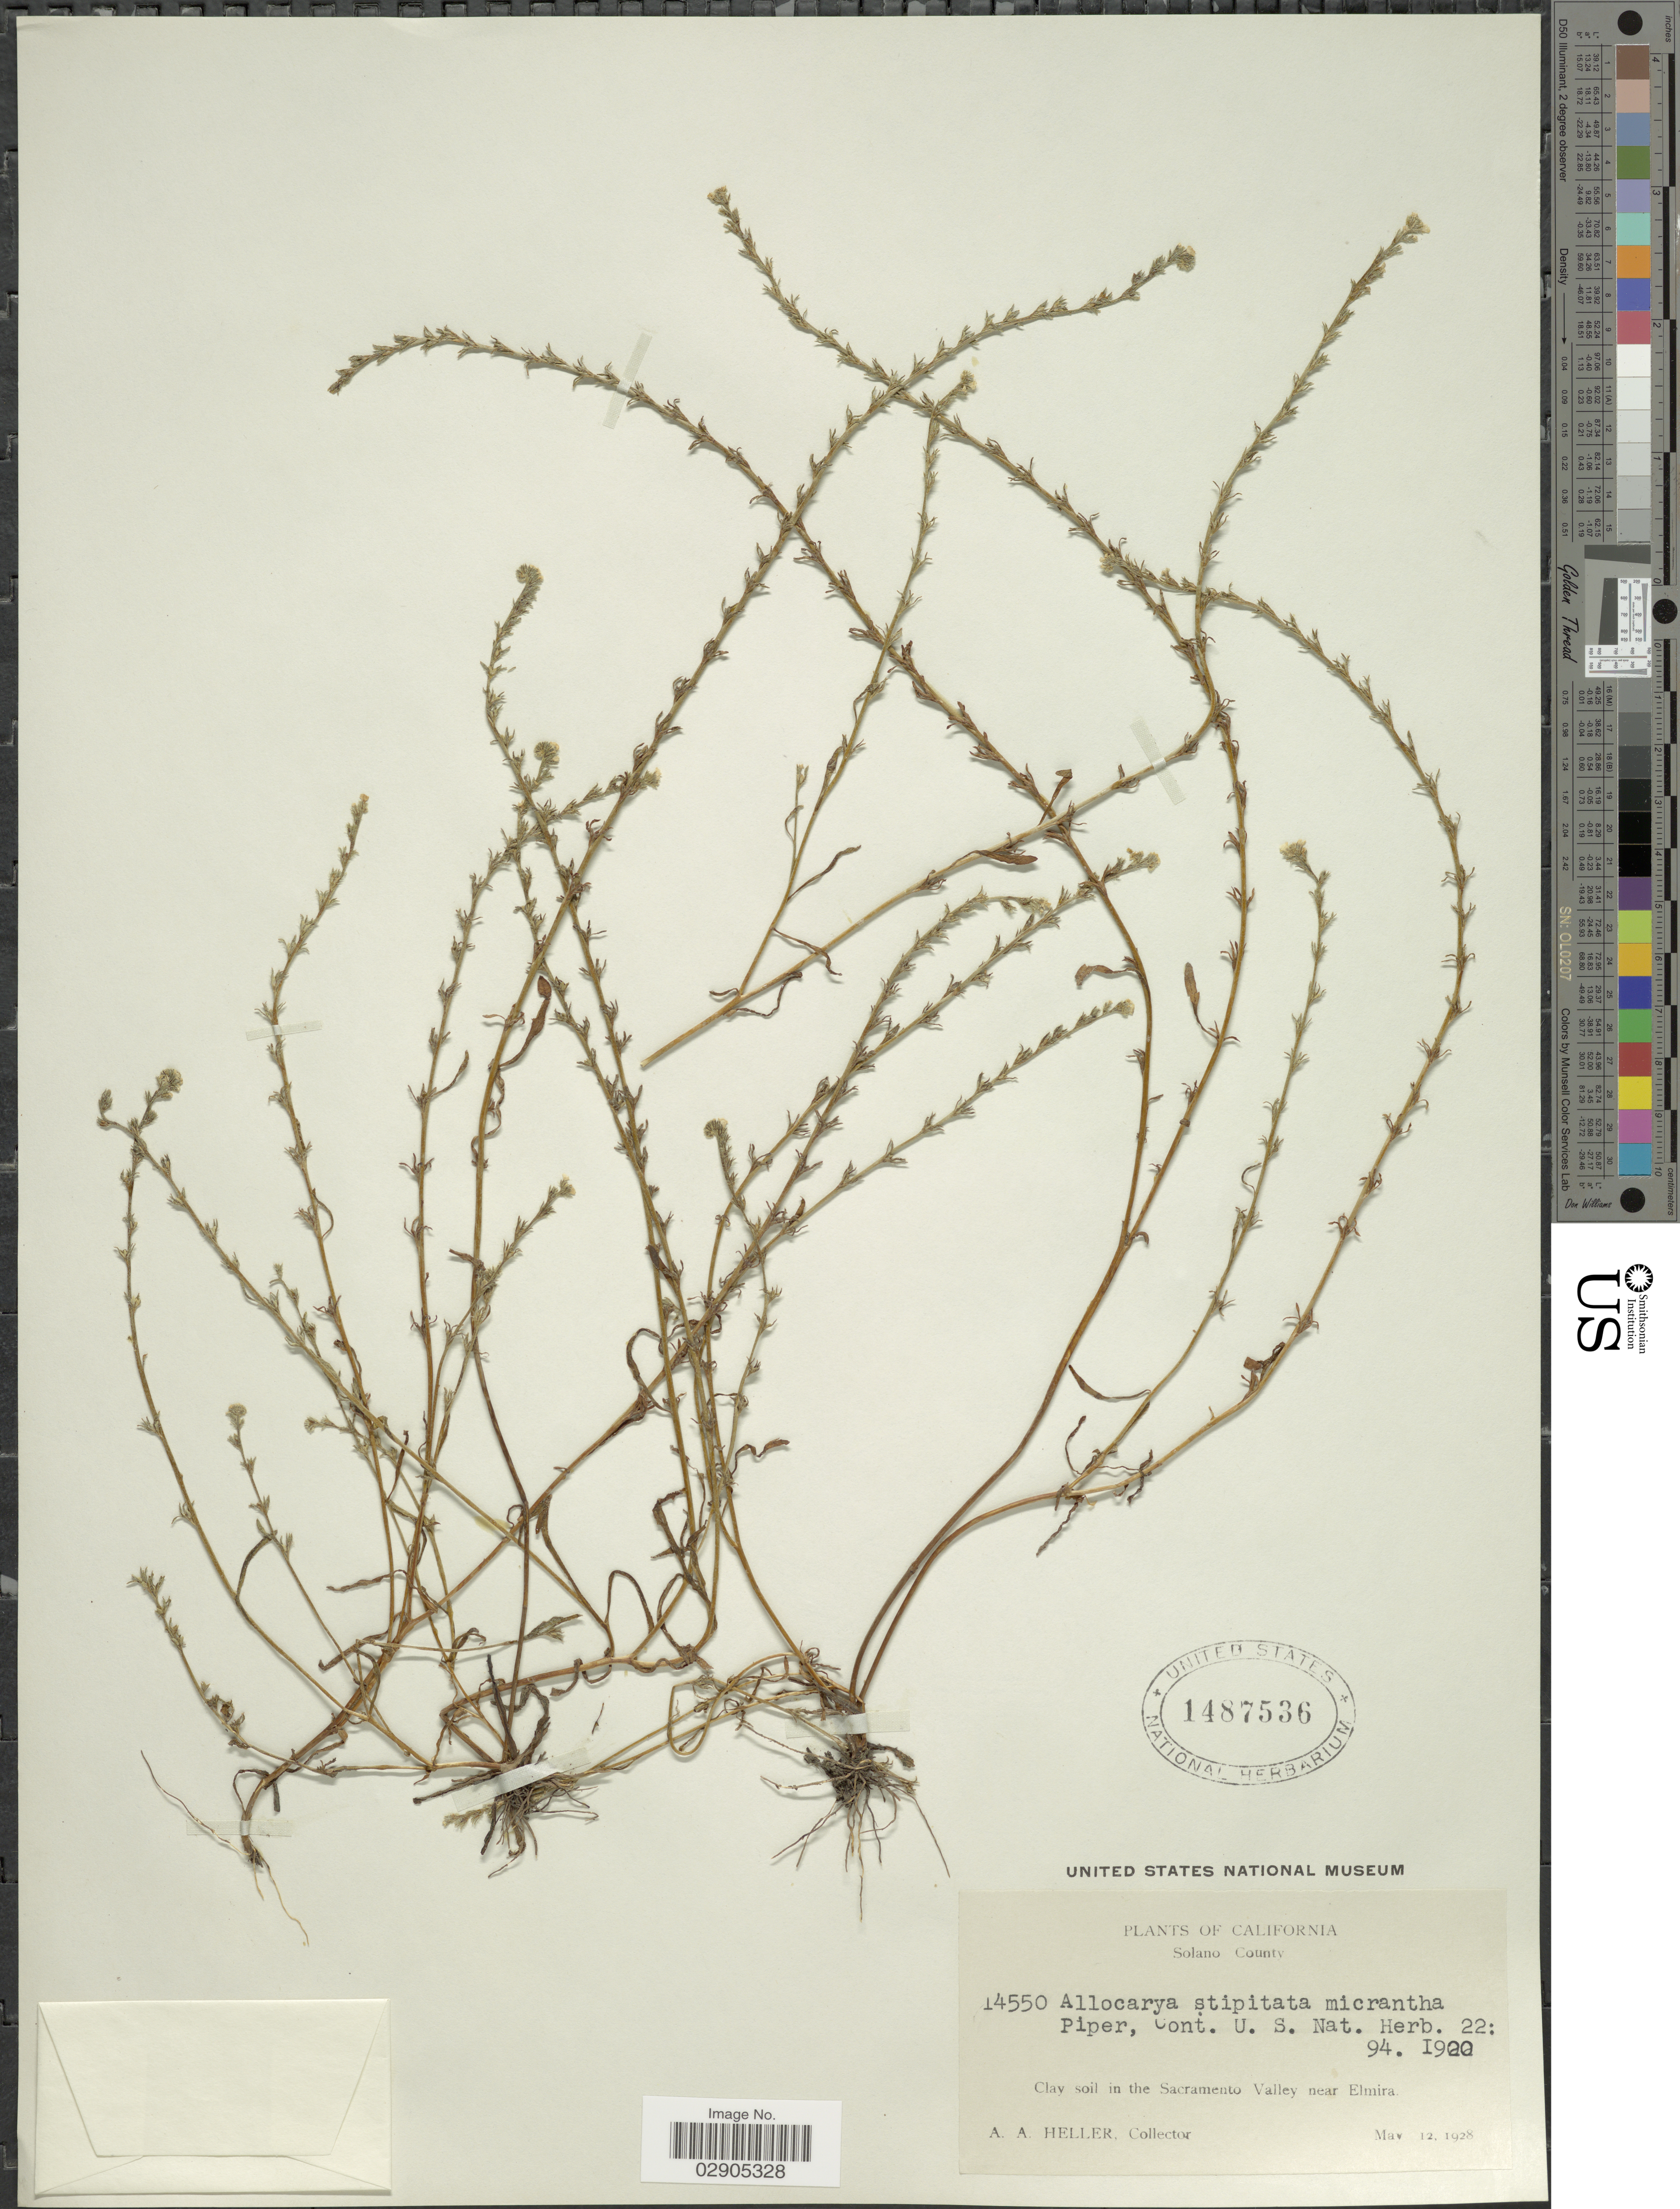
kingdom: Plantae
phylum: Tracheophyta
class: Magnoliopsida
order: Boraginales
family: Boraginaceae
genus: Allocarya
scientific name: Allocarya stipitata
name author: Greene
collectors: A. A. Heller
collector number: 14550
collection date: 1928-05-12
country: United States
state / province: California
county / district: Solano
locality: Solano County. Clay soil in the Sacramento Valley near Elmira.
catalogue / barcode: US 1487536